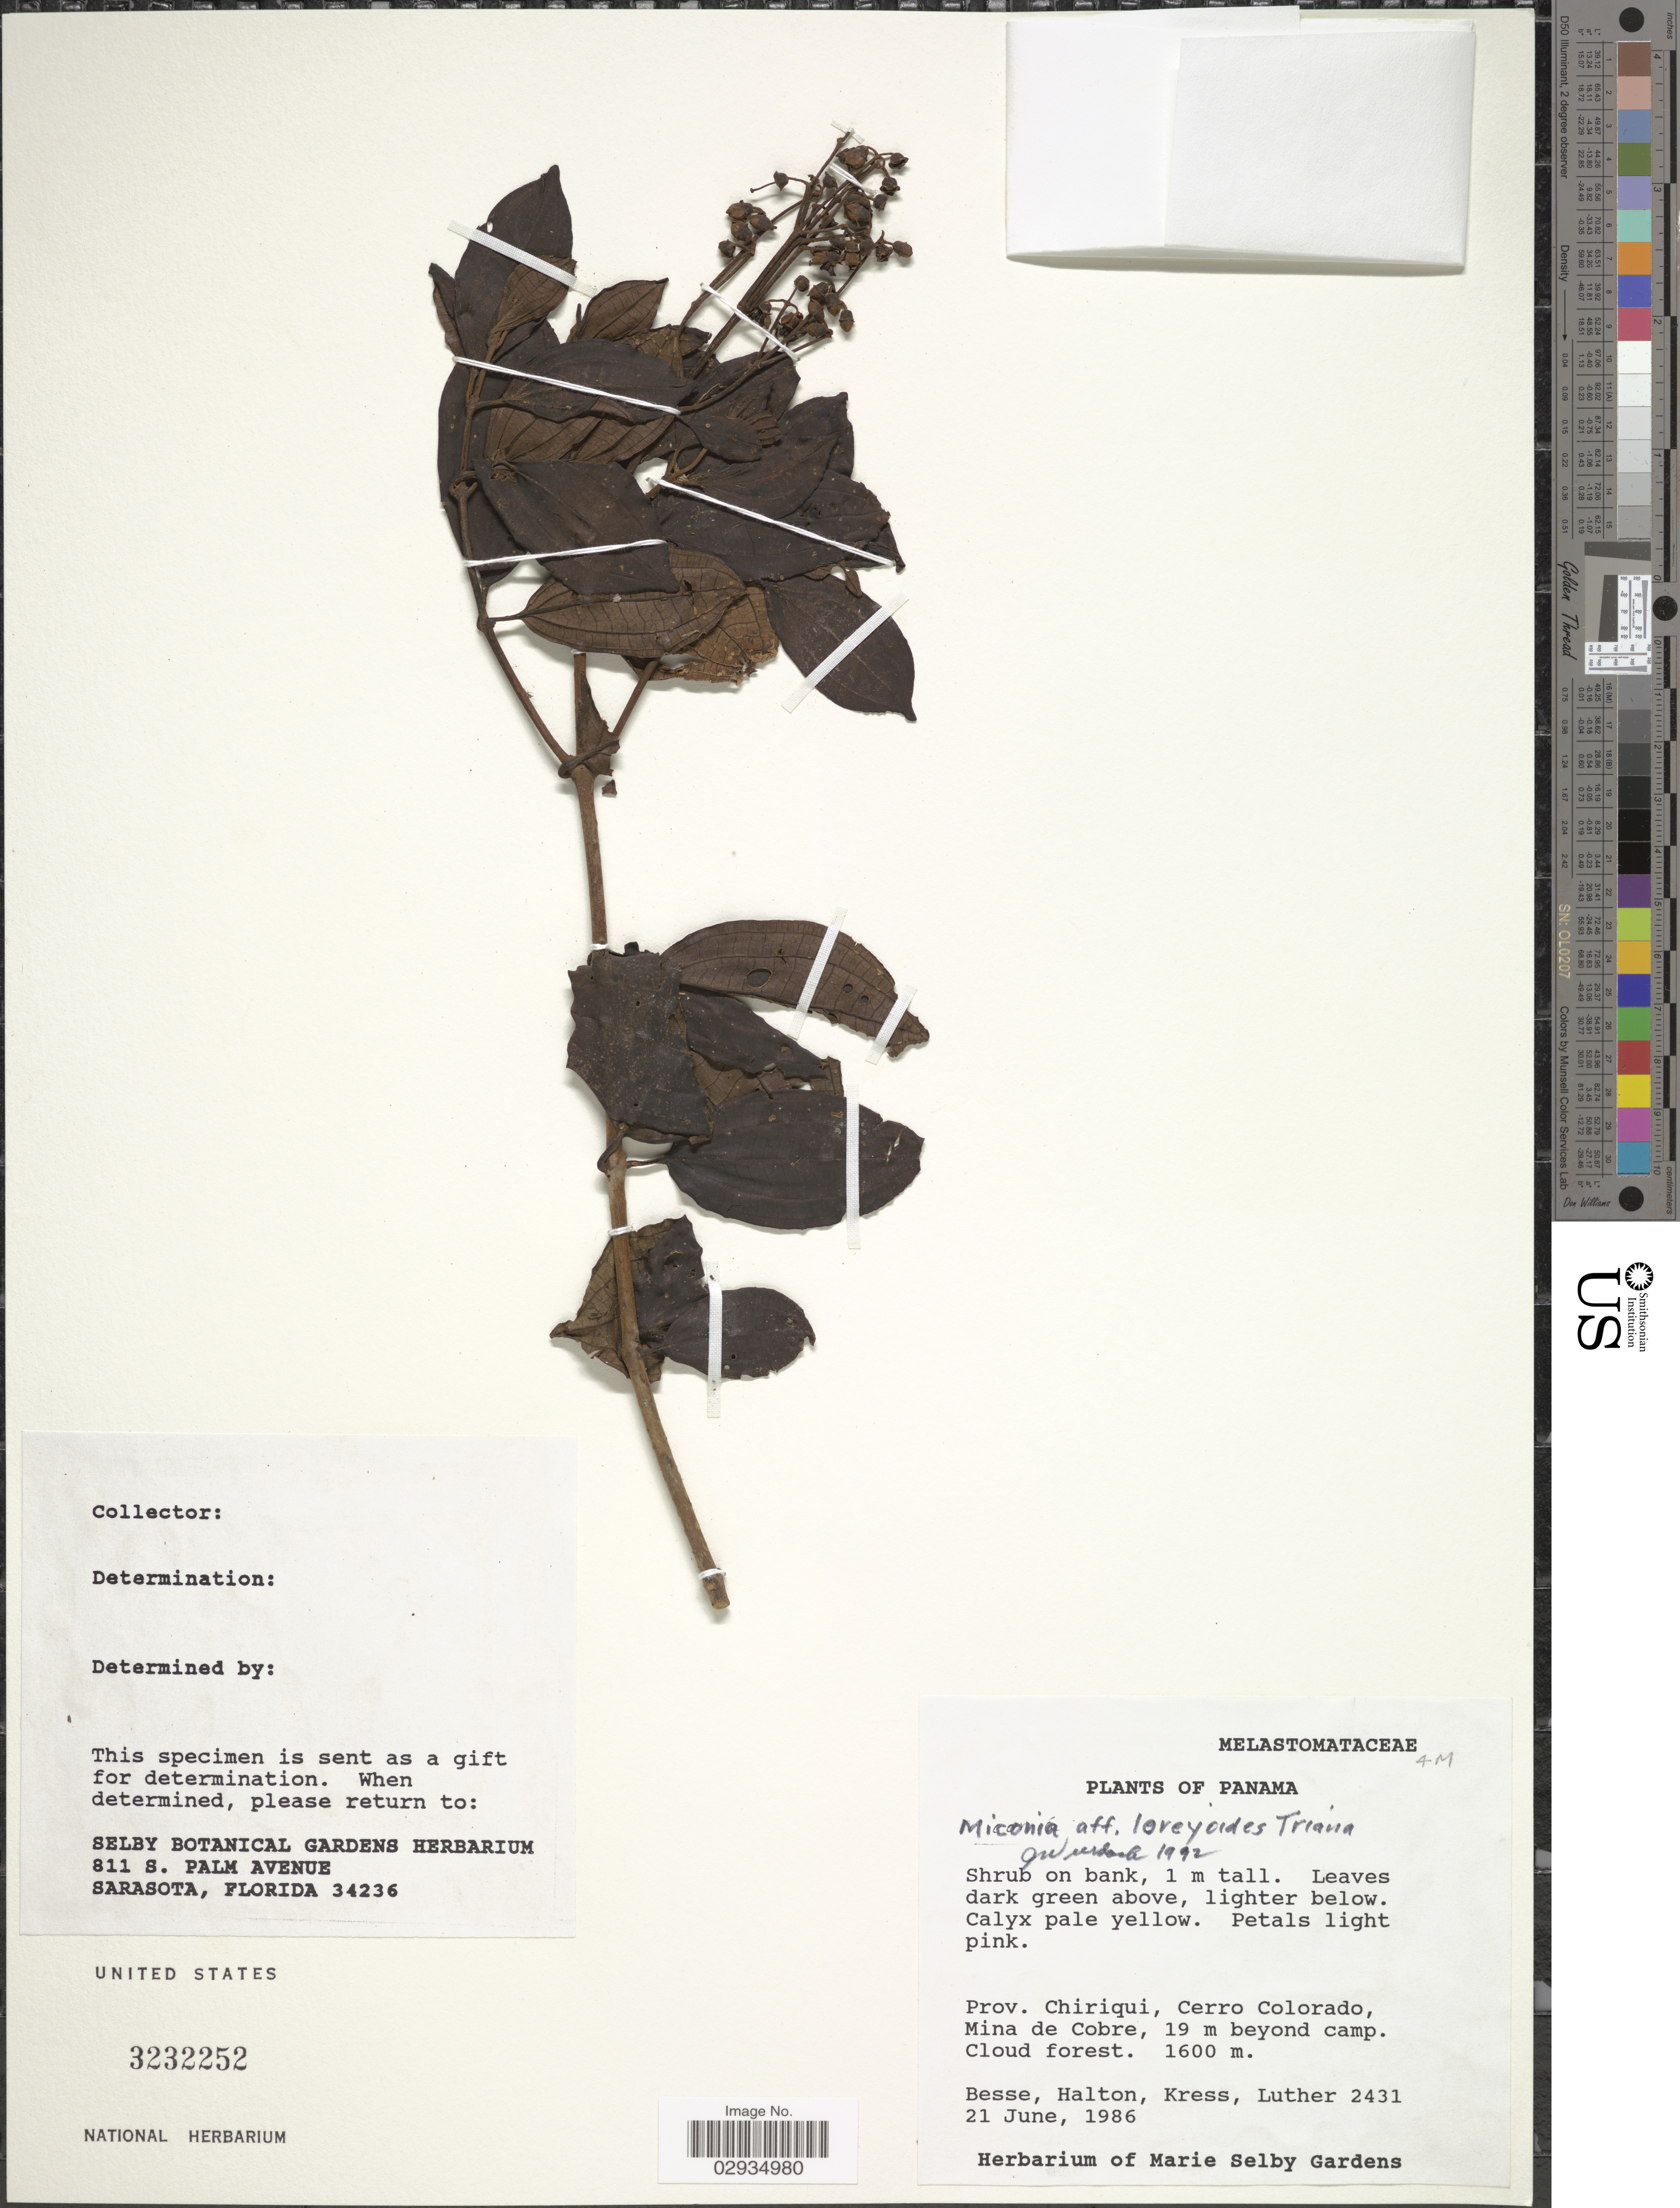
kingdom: Plantae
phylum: Tracheophyta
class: Magnoliopsida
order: Myrtales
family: Melastomataceae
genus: Miconia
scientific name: Miconia loreyoides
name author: Triana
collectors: -. Besse, -. Halton, -- Kress & -- Luther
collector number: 2431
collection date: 1986-06-21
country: Panama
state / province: Chiriqui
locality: Cerro Colorado, Mina de Cobre, 19 m beyond camp.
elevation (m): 1600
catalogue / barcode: US 3232252